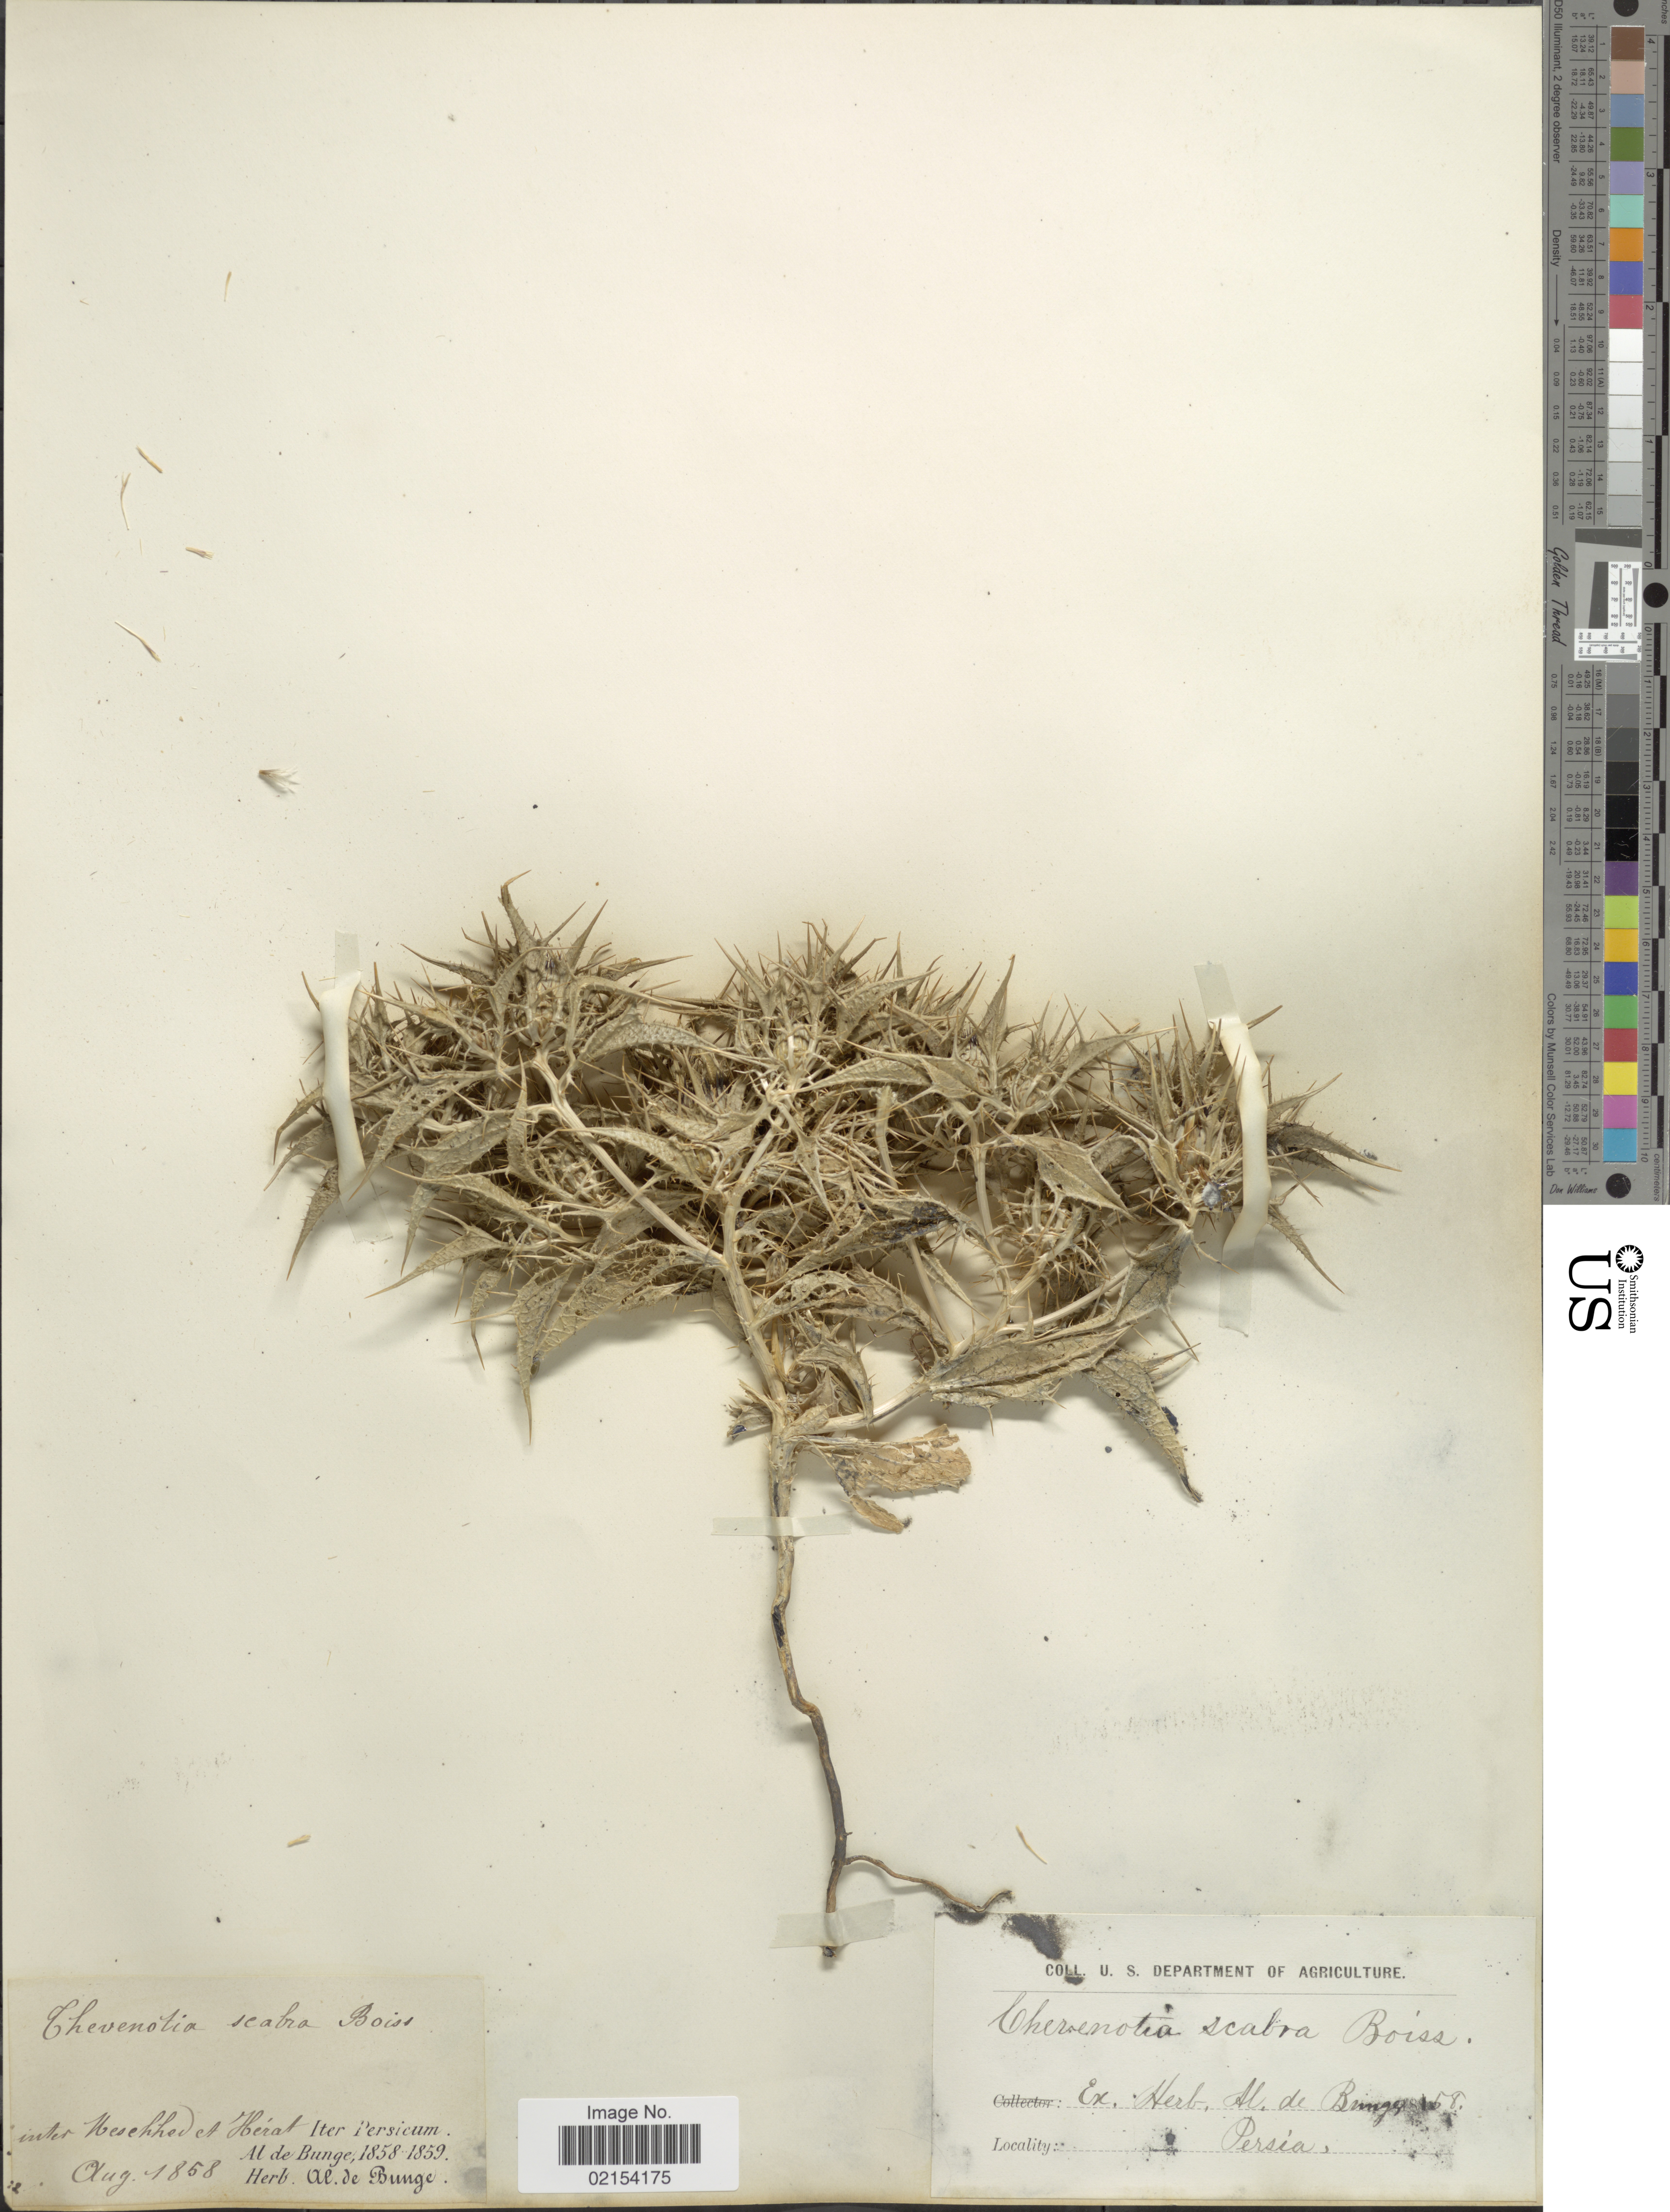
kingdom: Plantae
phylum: Tracheophyta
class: Magnoliopsida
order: Asterales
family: Asteraceae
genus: Thevenotia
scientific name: Thevenotia scabra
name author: Boiss.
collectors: A. de Bunge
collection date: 1858-08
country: Afghanistan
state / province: Herat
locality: Persicum. Ibter Nesechlev et Herat [interpreted]